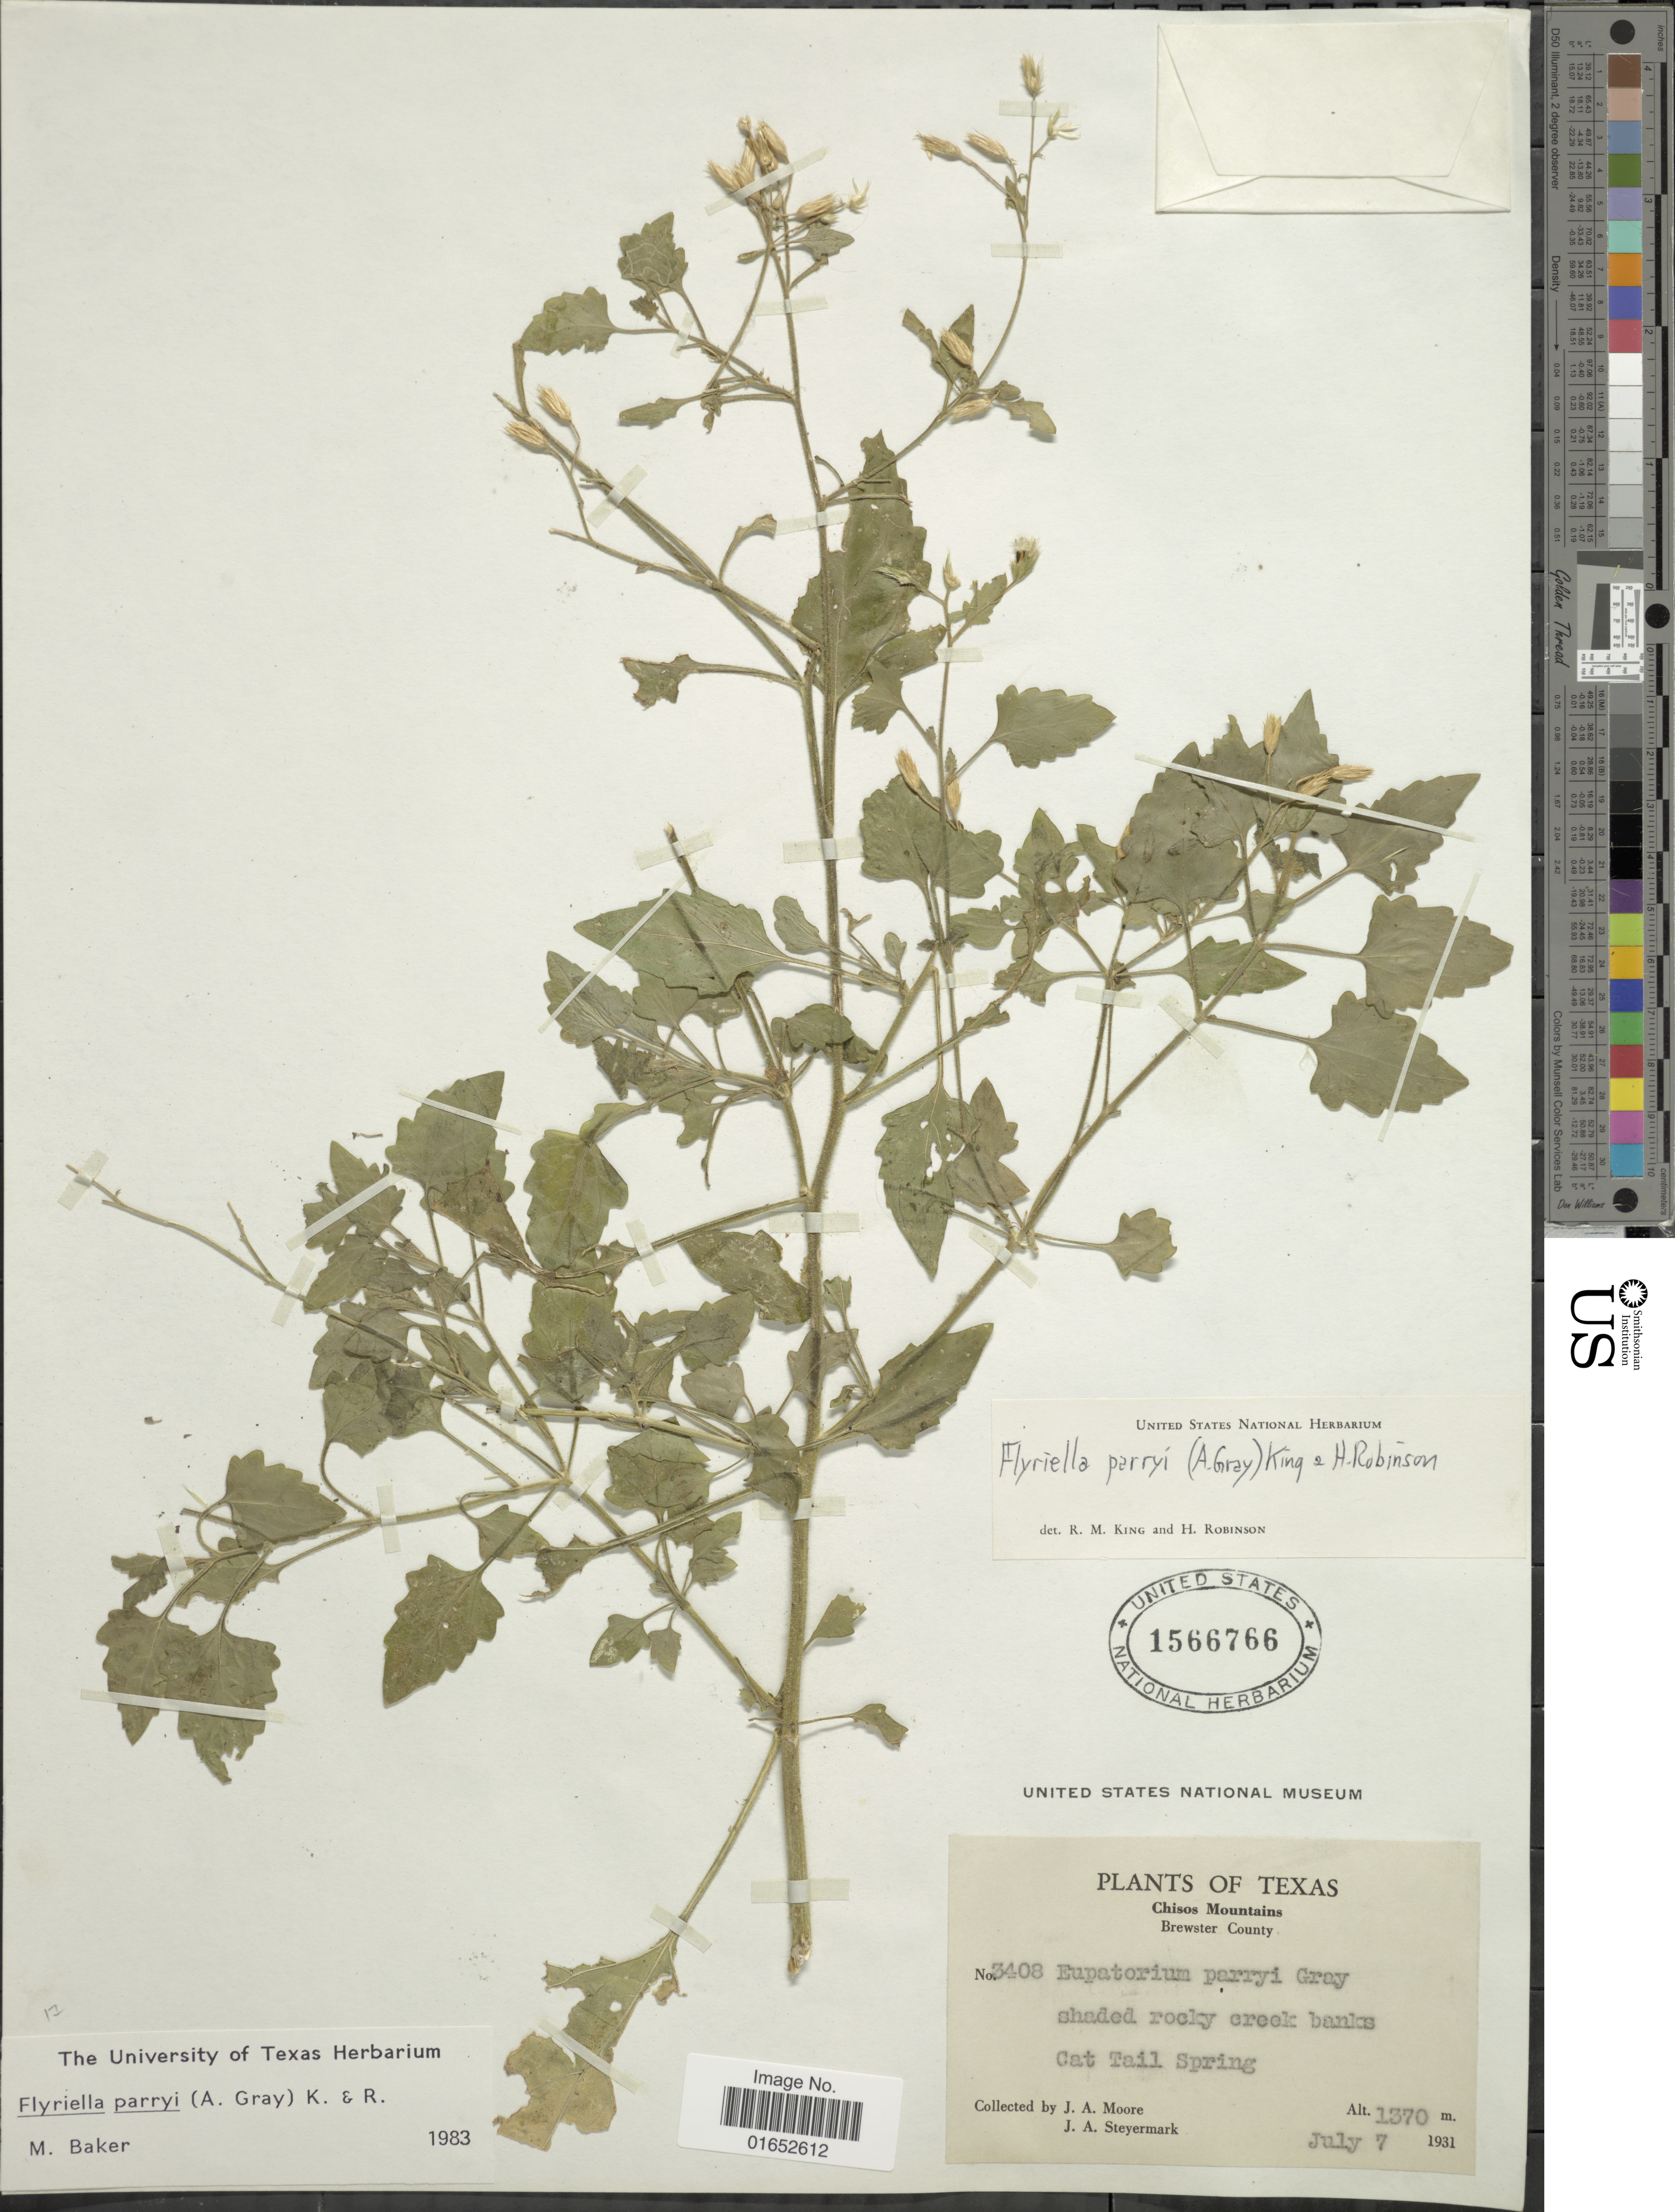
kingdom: Plantae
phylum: Tracheophyta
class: Magnoliopsida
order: Asterales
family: Asteraceae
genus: Flyriella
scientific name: Flyriella parryi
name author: (A. Gray) R.M. King & H. Rob.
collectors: J. A. Moore & J. Steyermark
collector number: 3408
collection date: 1931-07-07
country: United States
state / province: Texas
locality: Chisos Mountains, Brewster County, shaded rocky creek banks, Gat Tail pring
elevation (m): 1370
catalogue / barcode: US 1566766